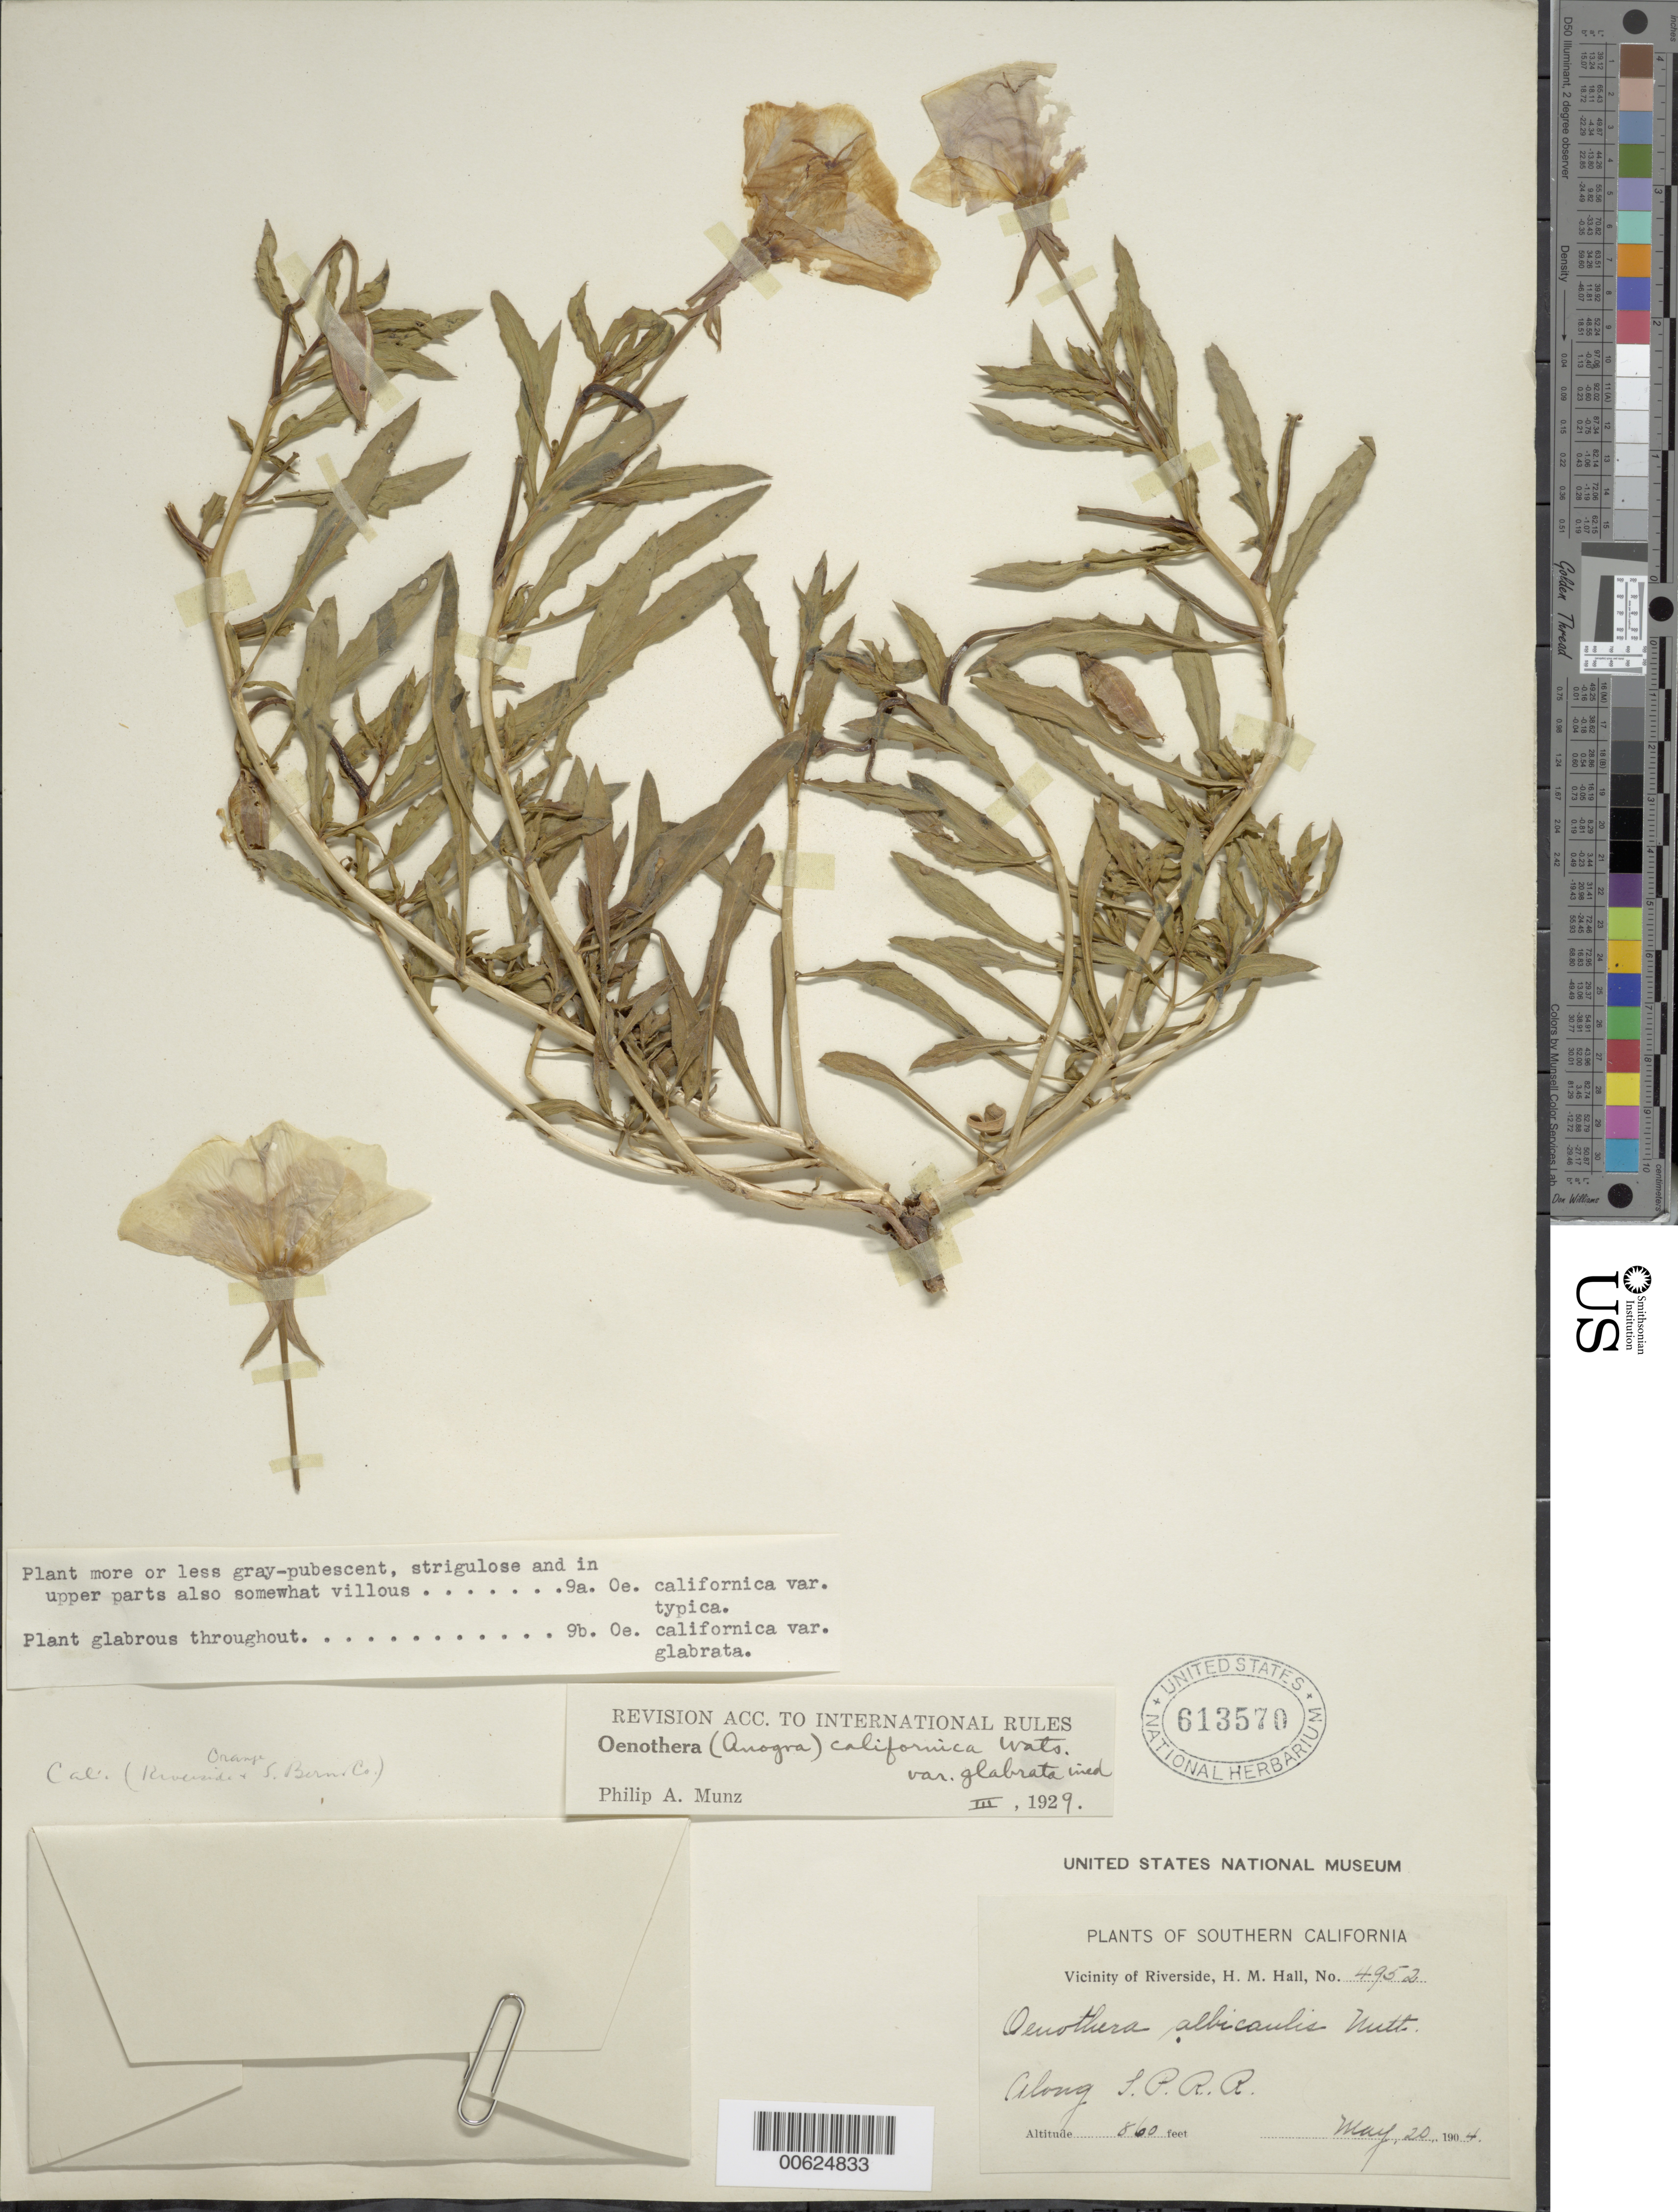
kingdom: Plantae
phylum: Tracheophyta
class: Magnoliopsida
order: Myrtales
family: Onagraceae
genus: Oenothera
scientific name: Oenothera avita subsp. californica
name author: (S. Watson) W.L. Wagner & Gandhi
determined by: Wagner, W. L., (BOT), Smithsonian Institution - National Museum of Natural History (UNITED STATES)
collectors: H. M. Hall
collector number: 4952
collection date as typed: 20 May 1904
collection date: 1904-05-20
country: United States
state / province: California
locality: Along SPRR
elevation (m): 262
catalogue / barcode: US 613570